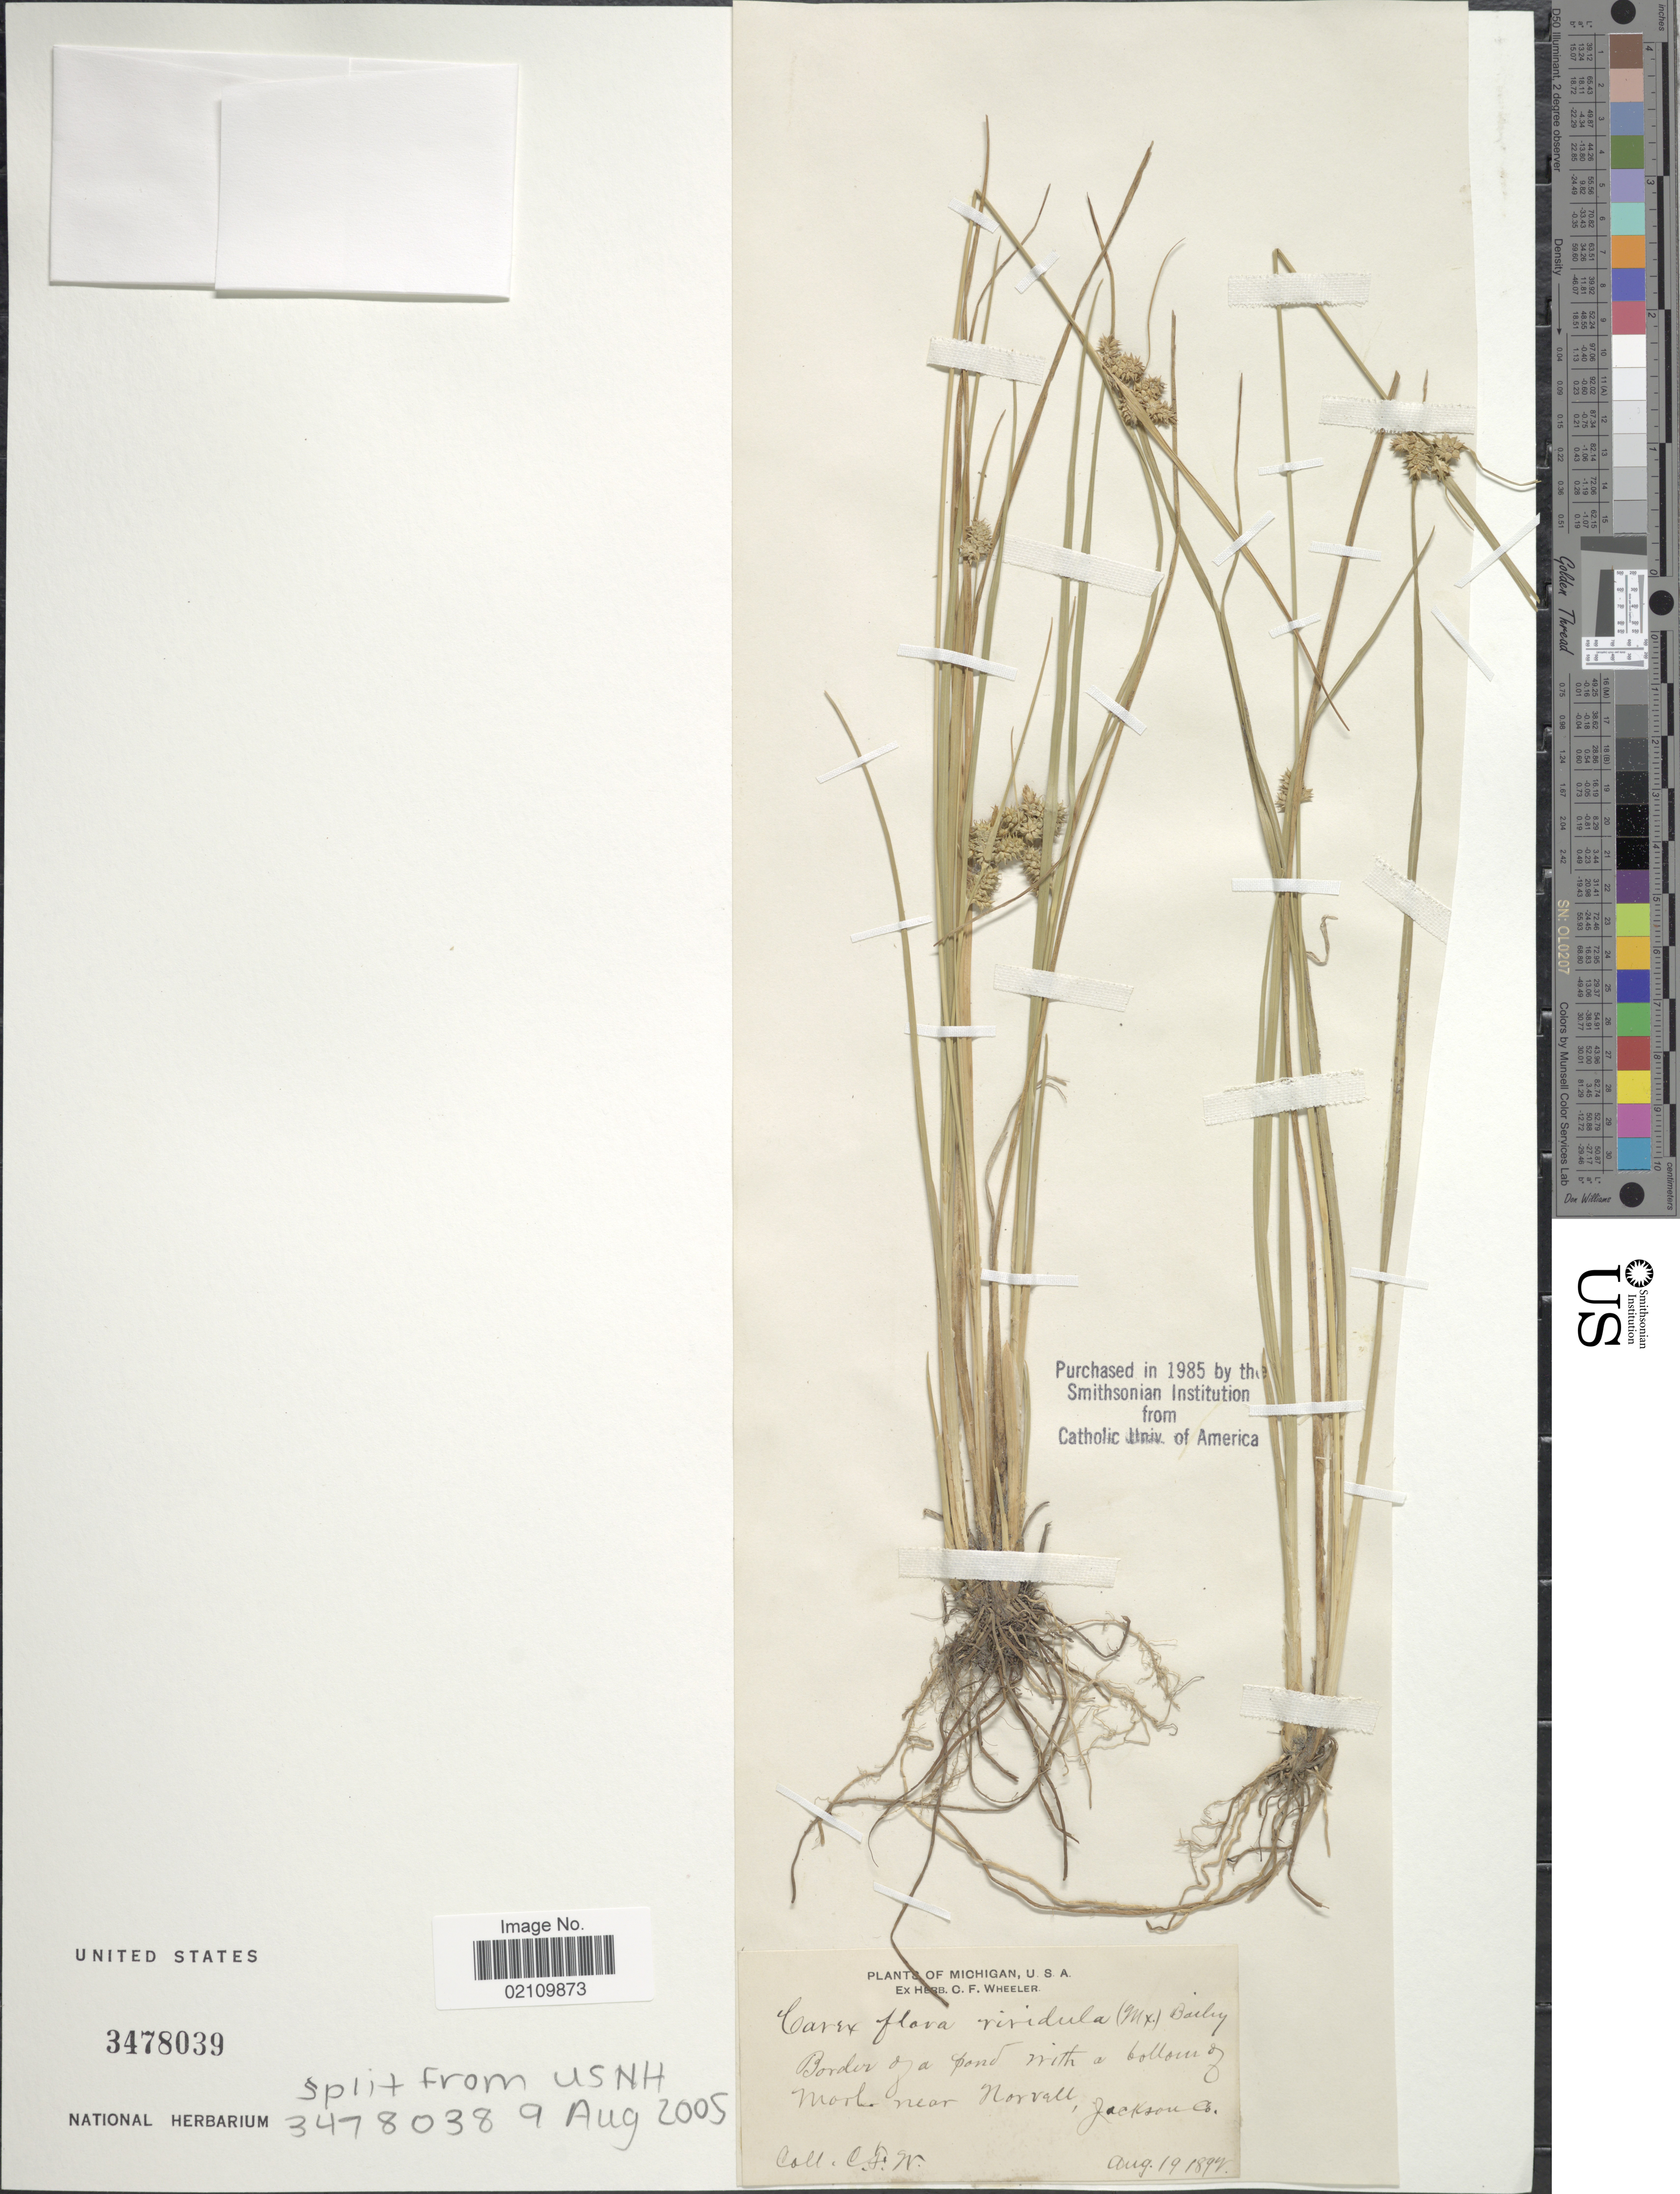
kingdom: Plantae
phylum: Tracheophyta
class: Liliopsida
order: Poales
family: Cyperaceae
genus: Carex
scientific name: Carex flava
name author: L.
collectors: C. Wheeler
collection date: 1894-08-19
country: United States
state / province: Michigan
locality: Near Norvell, Jackson Co.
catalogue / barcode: US 3478039